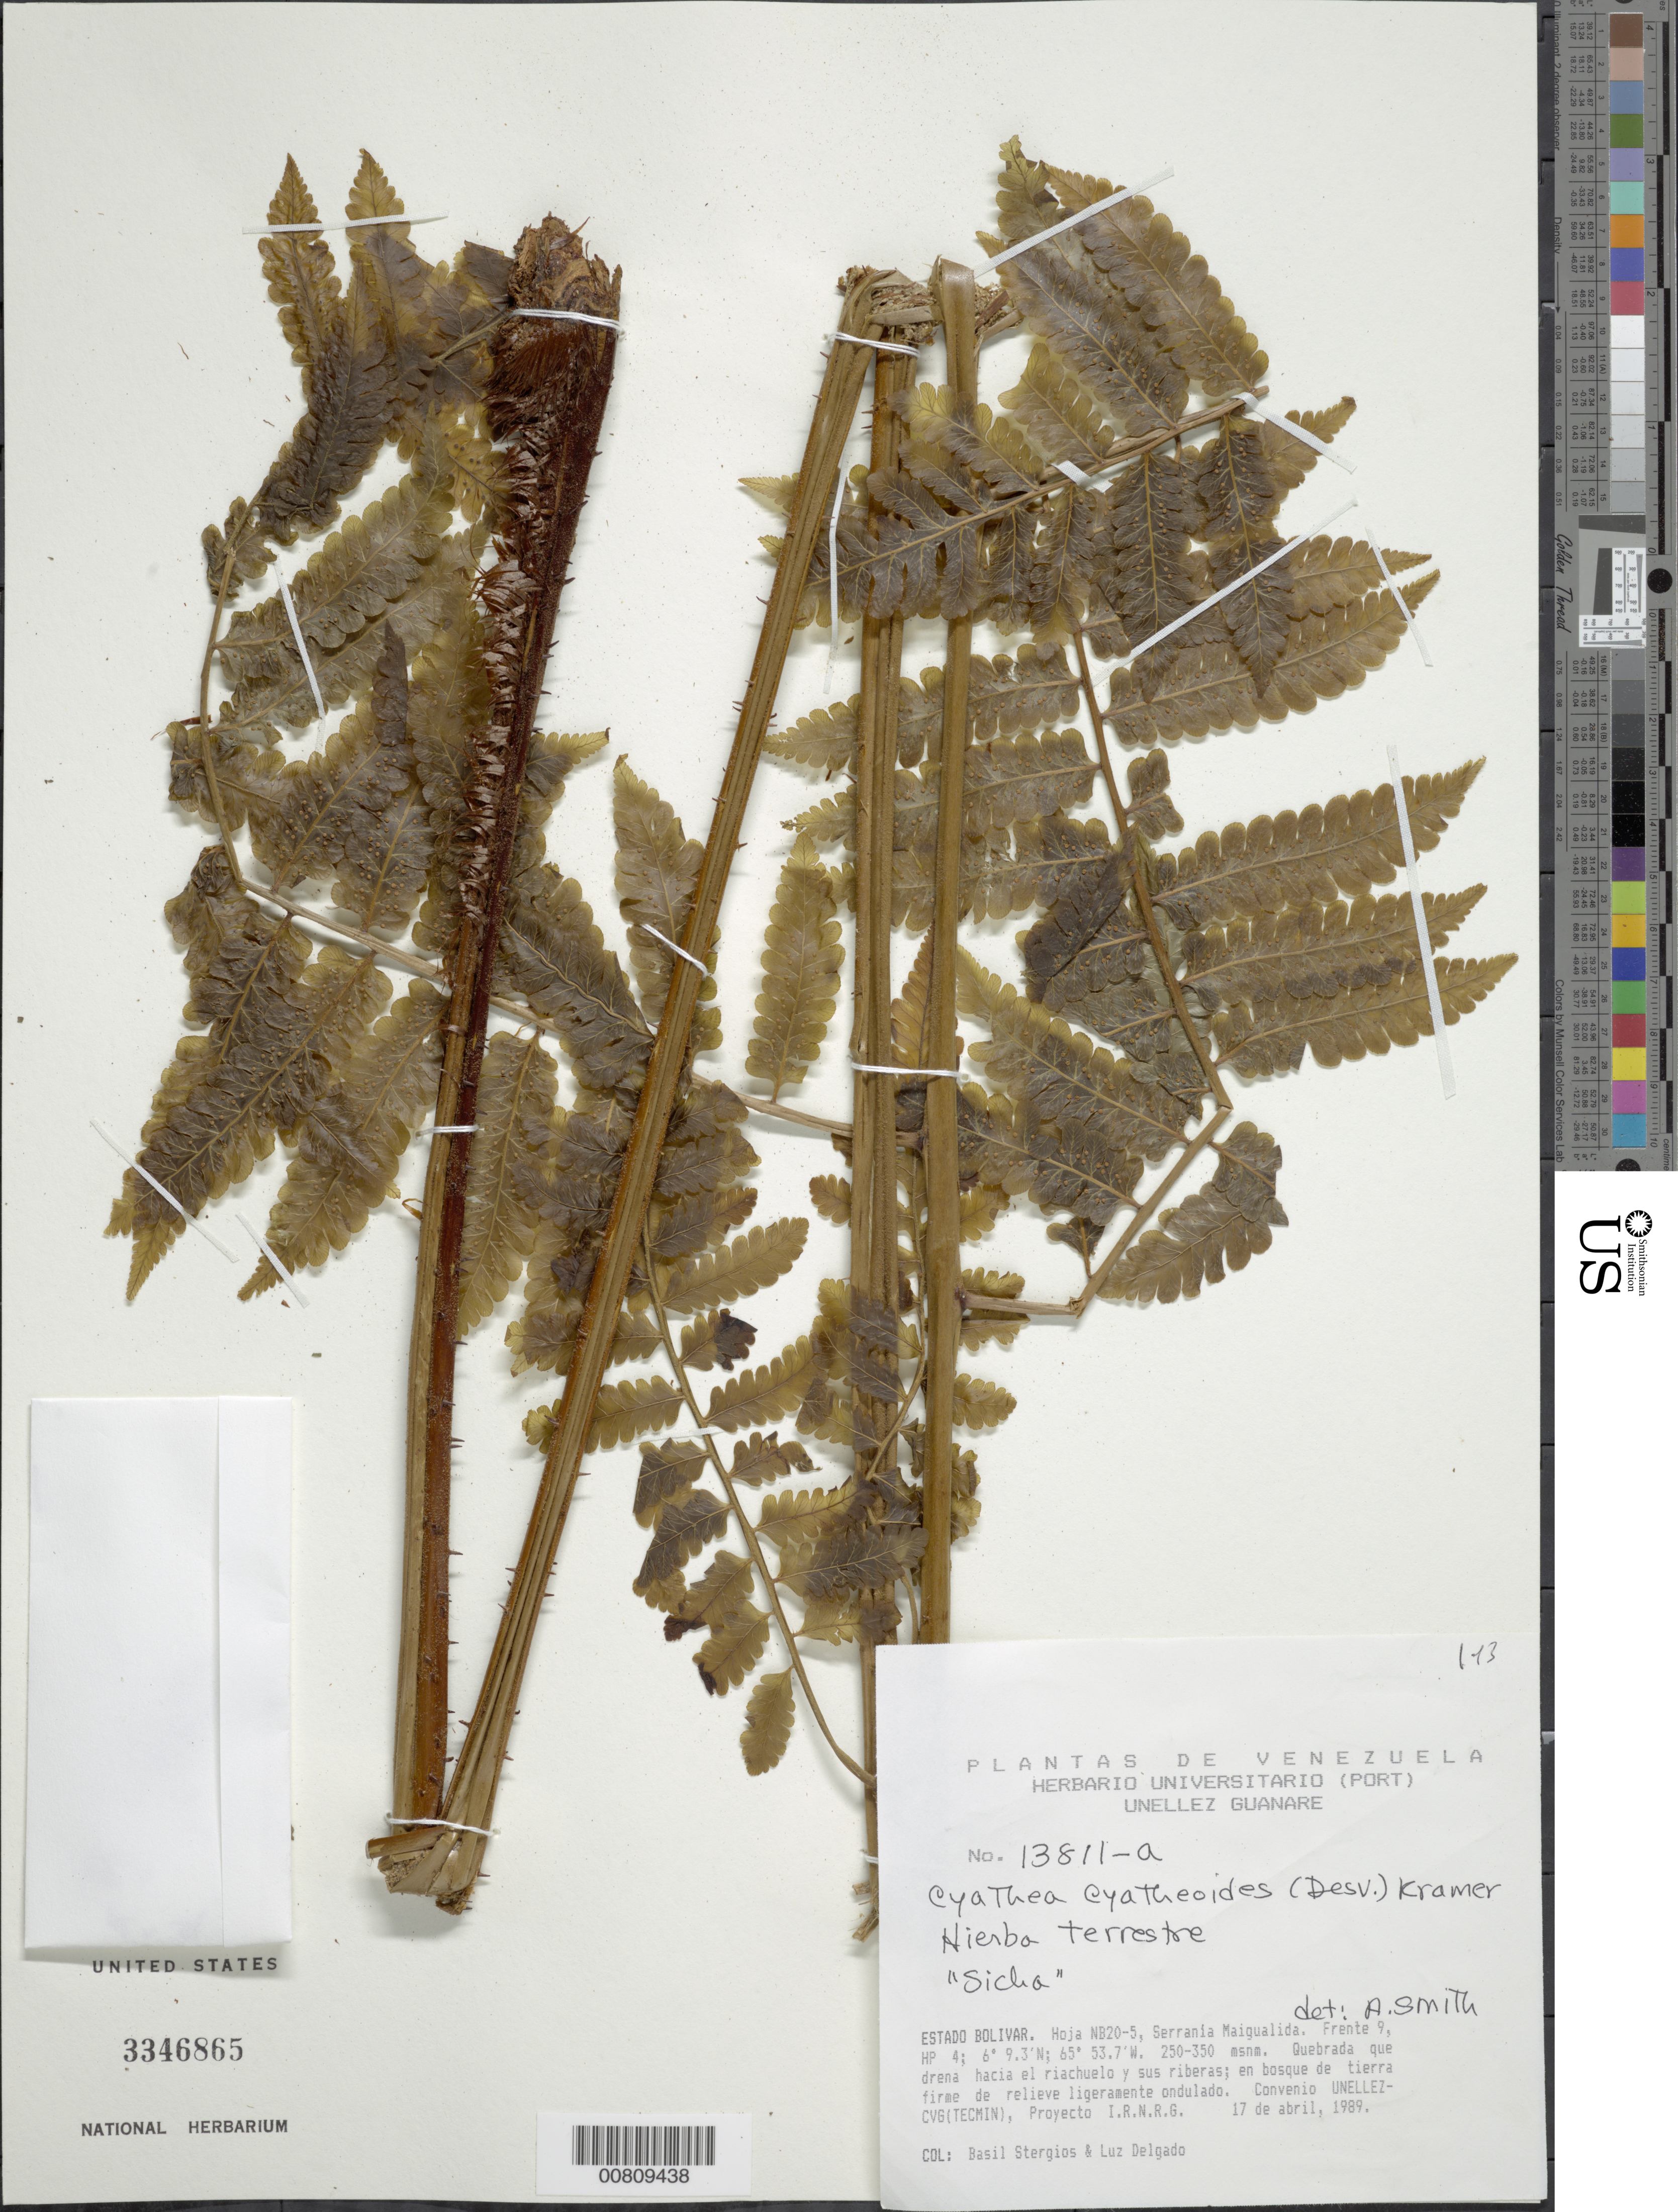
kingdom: Plantae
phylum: Tracheophyta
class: Polypodiopsida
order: Cyatheales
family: Cyatheaceae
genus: Cyathea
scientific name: Cyathea cyatheoides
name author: (Desv.) K.U. Kramer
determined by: Smith, A.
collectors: B. G. Stergios & L. Delgado V.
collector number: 13811 A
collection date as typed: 17-Apr-89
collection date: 1989-04-17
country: Venezuela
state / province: Bolívar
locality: Serrania Maigualida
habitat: Quebrada que drena hacia el riachuelo y sus riberas; en bosque de tierra firme de relieve ligeramente ondulado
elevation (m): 250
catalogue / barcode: US 3346865